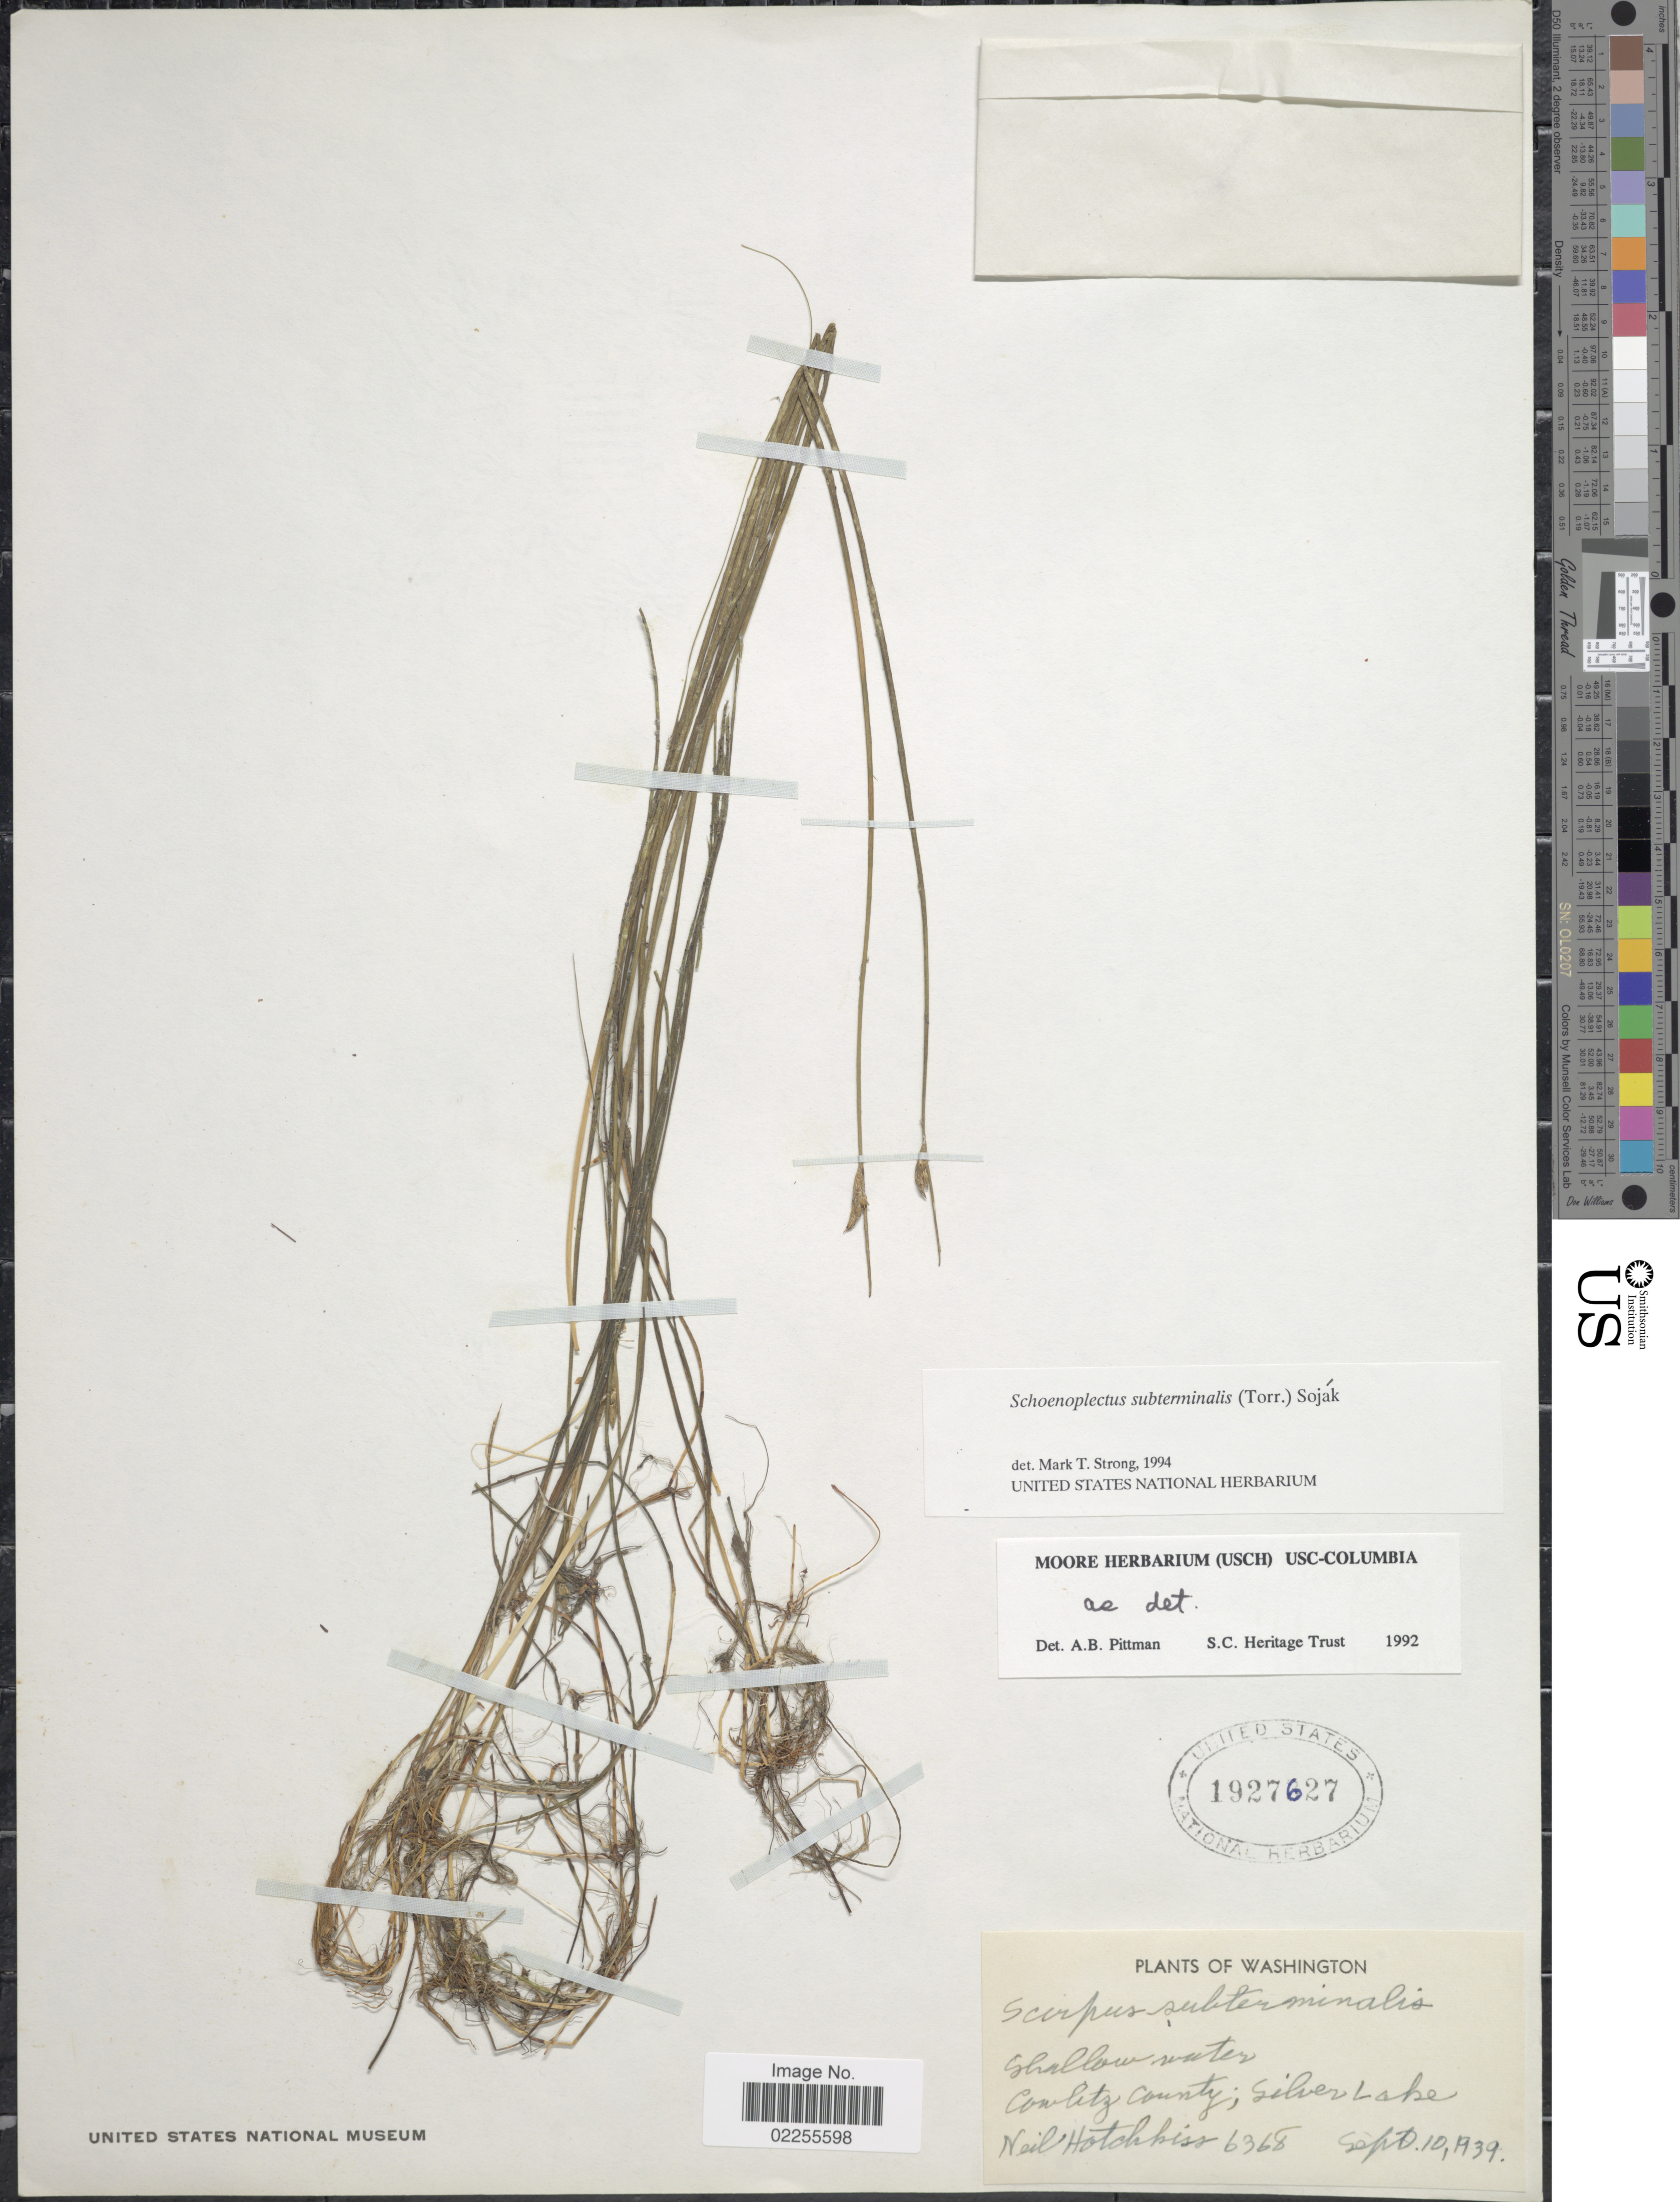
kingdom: Plantae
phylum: Tracheophyta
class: Liliopsida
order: Poales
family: Cyperaceae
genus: Schoenoplectus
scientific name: Schoenoplectus subterminalis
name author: (Torr.) Soják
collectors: N. Hotchkiss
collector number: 6368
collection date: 1939-09-10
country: United States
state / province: Washington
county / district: Cowlitz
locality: Shallow water, Cowlitz County; Silver Lake.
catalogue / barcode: US 1927627